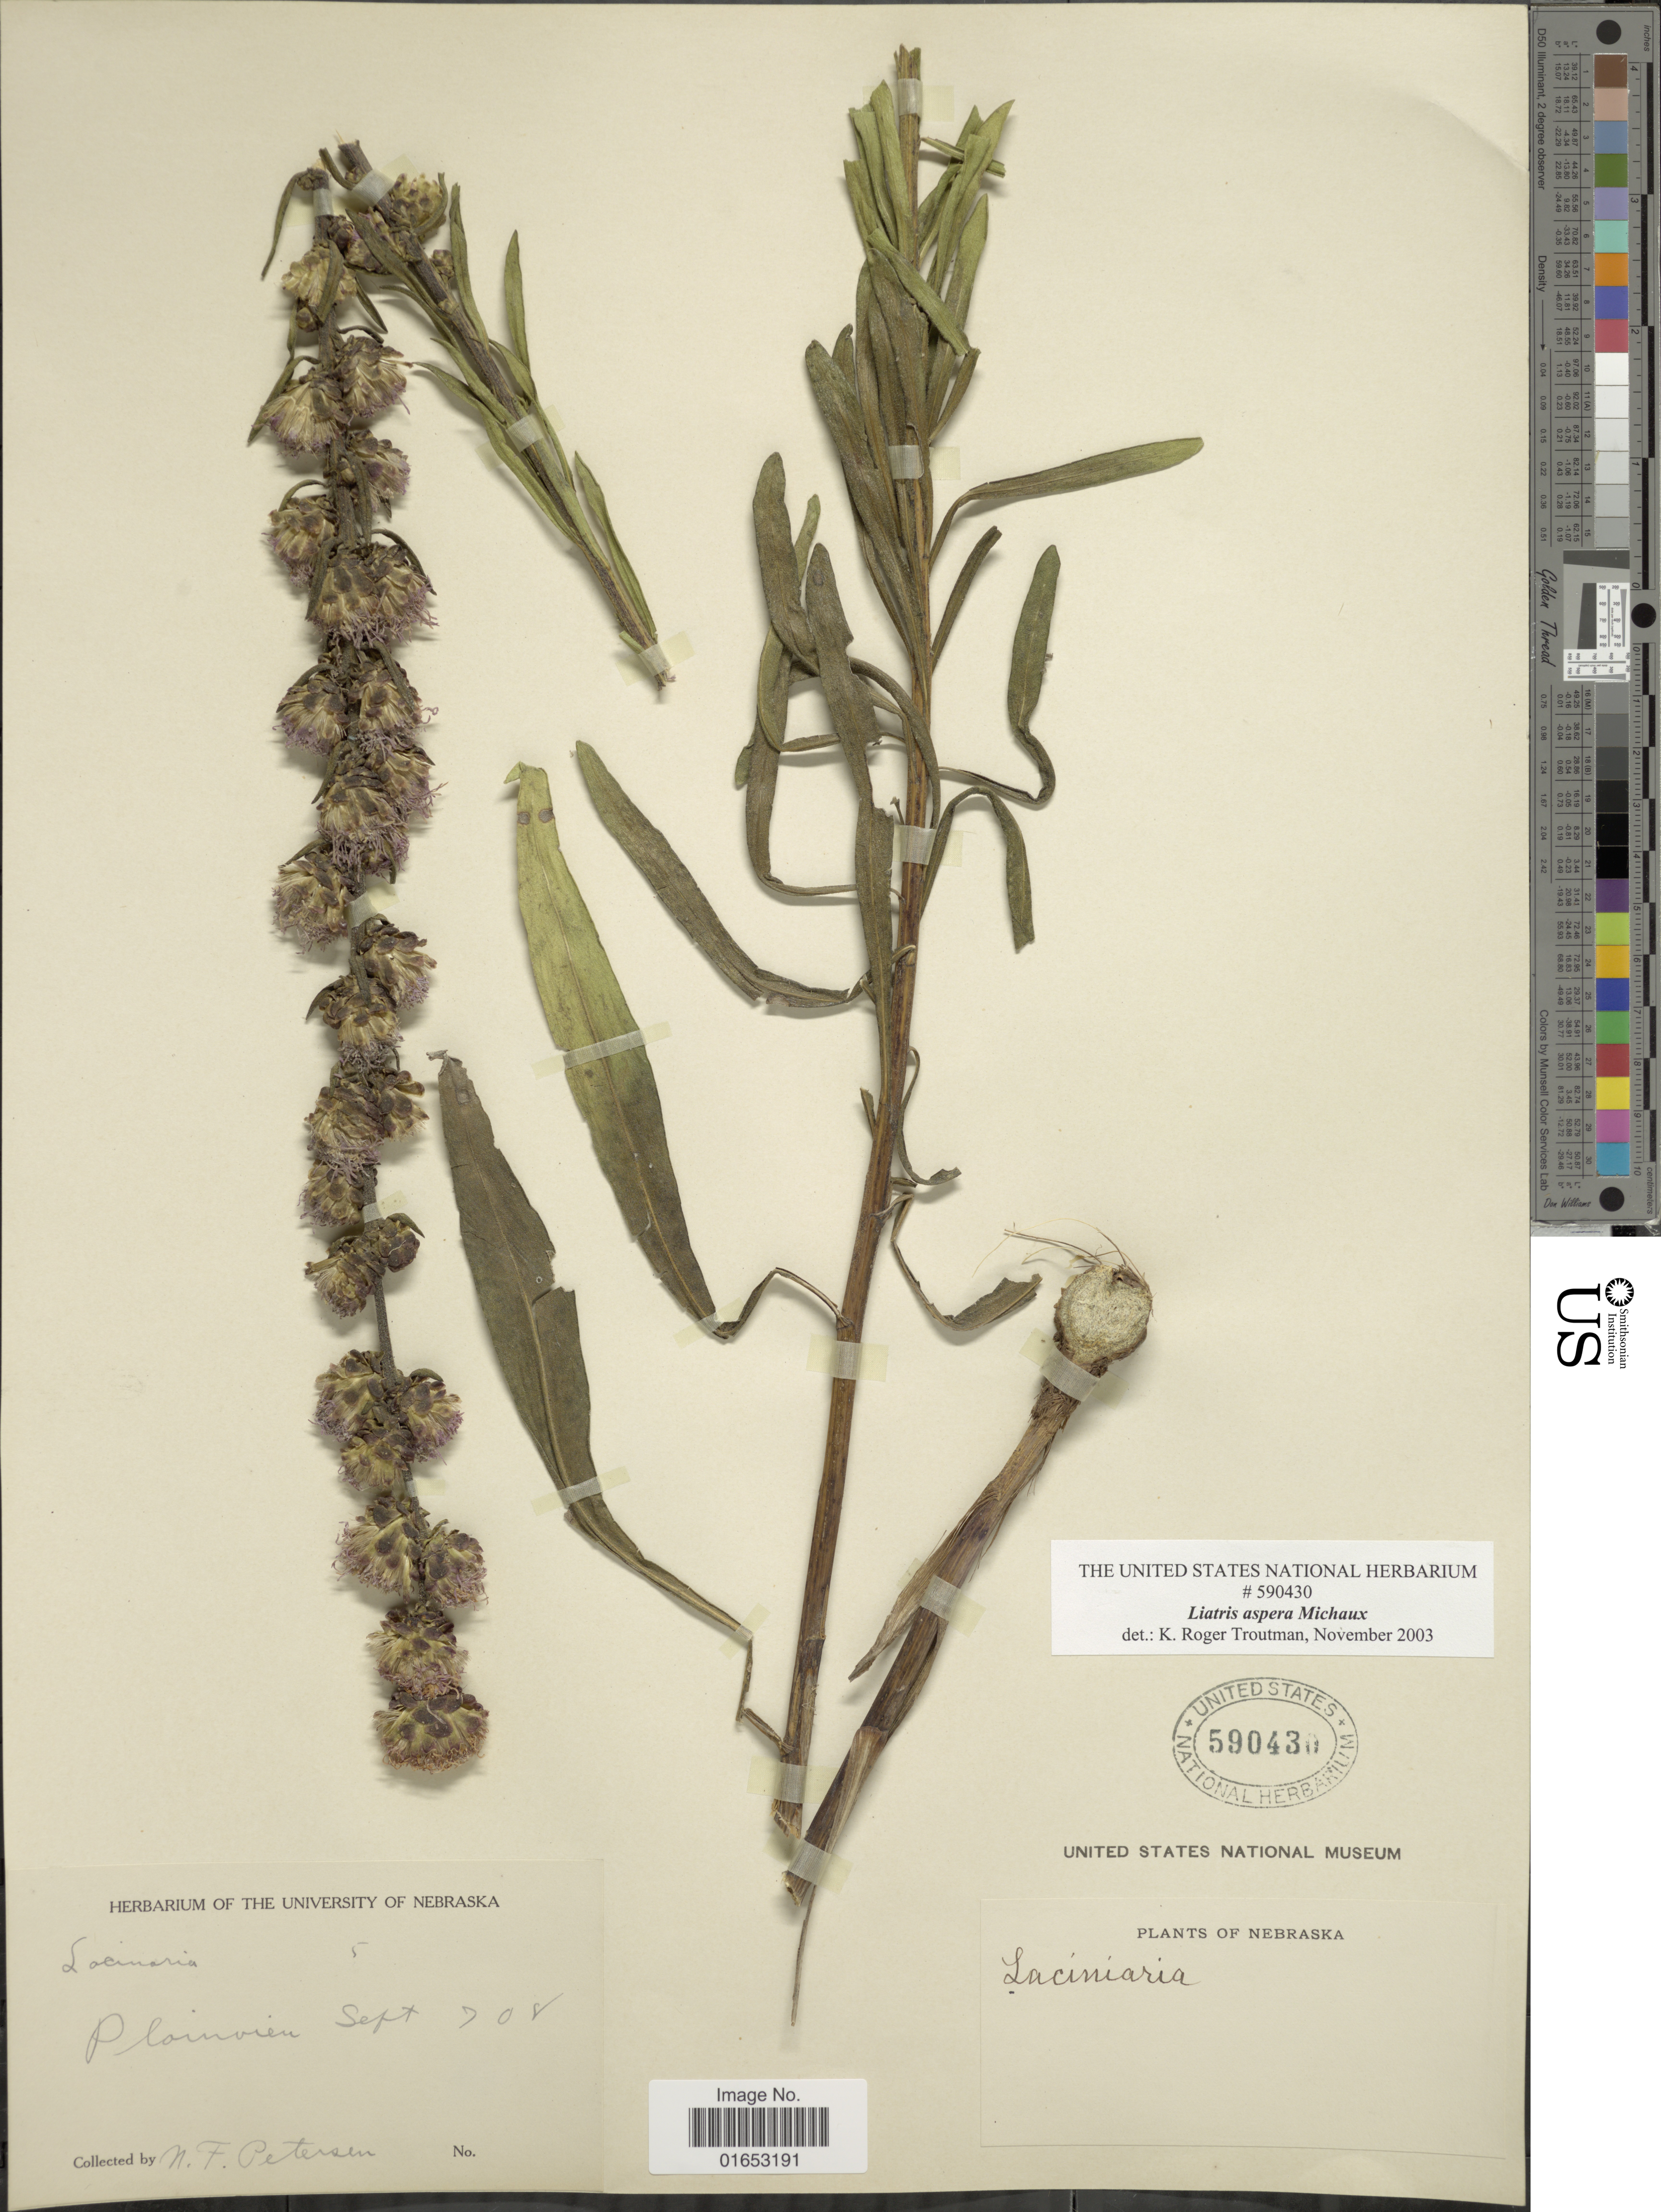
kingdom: Plantae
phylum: Tracheophyta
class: Magnoliopsida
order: Asterales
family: Asteraceae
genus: Liatris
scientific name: Liatris aspera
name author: Michx.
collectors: N. F. Peterson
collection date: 1908-09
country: United States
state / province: Nebraska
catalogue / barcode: US 590430